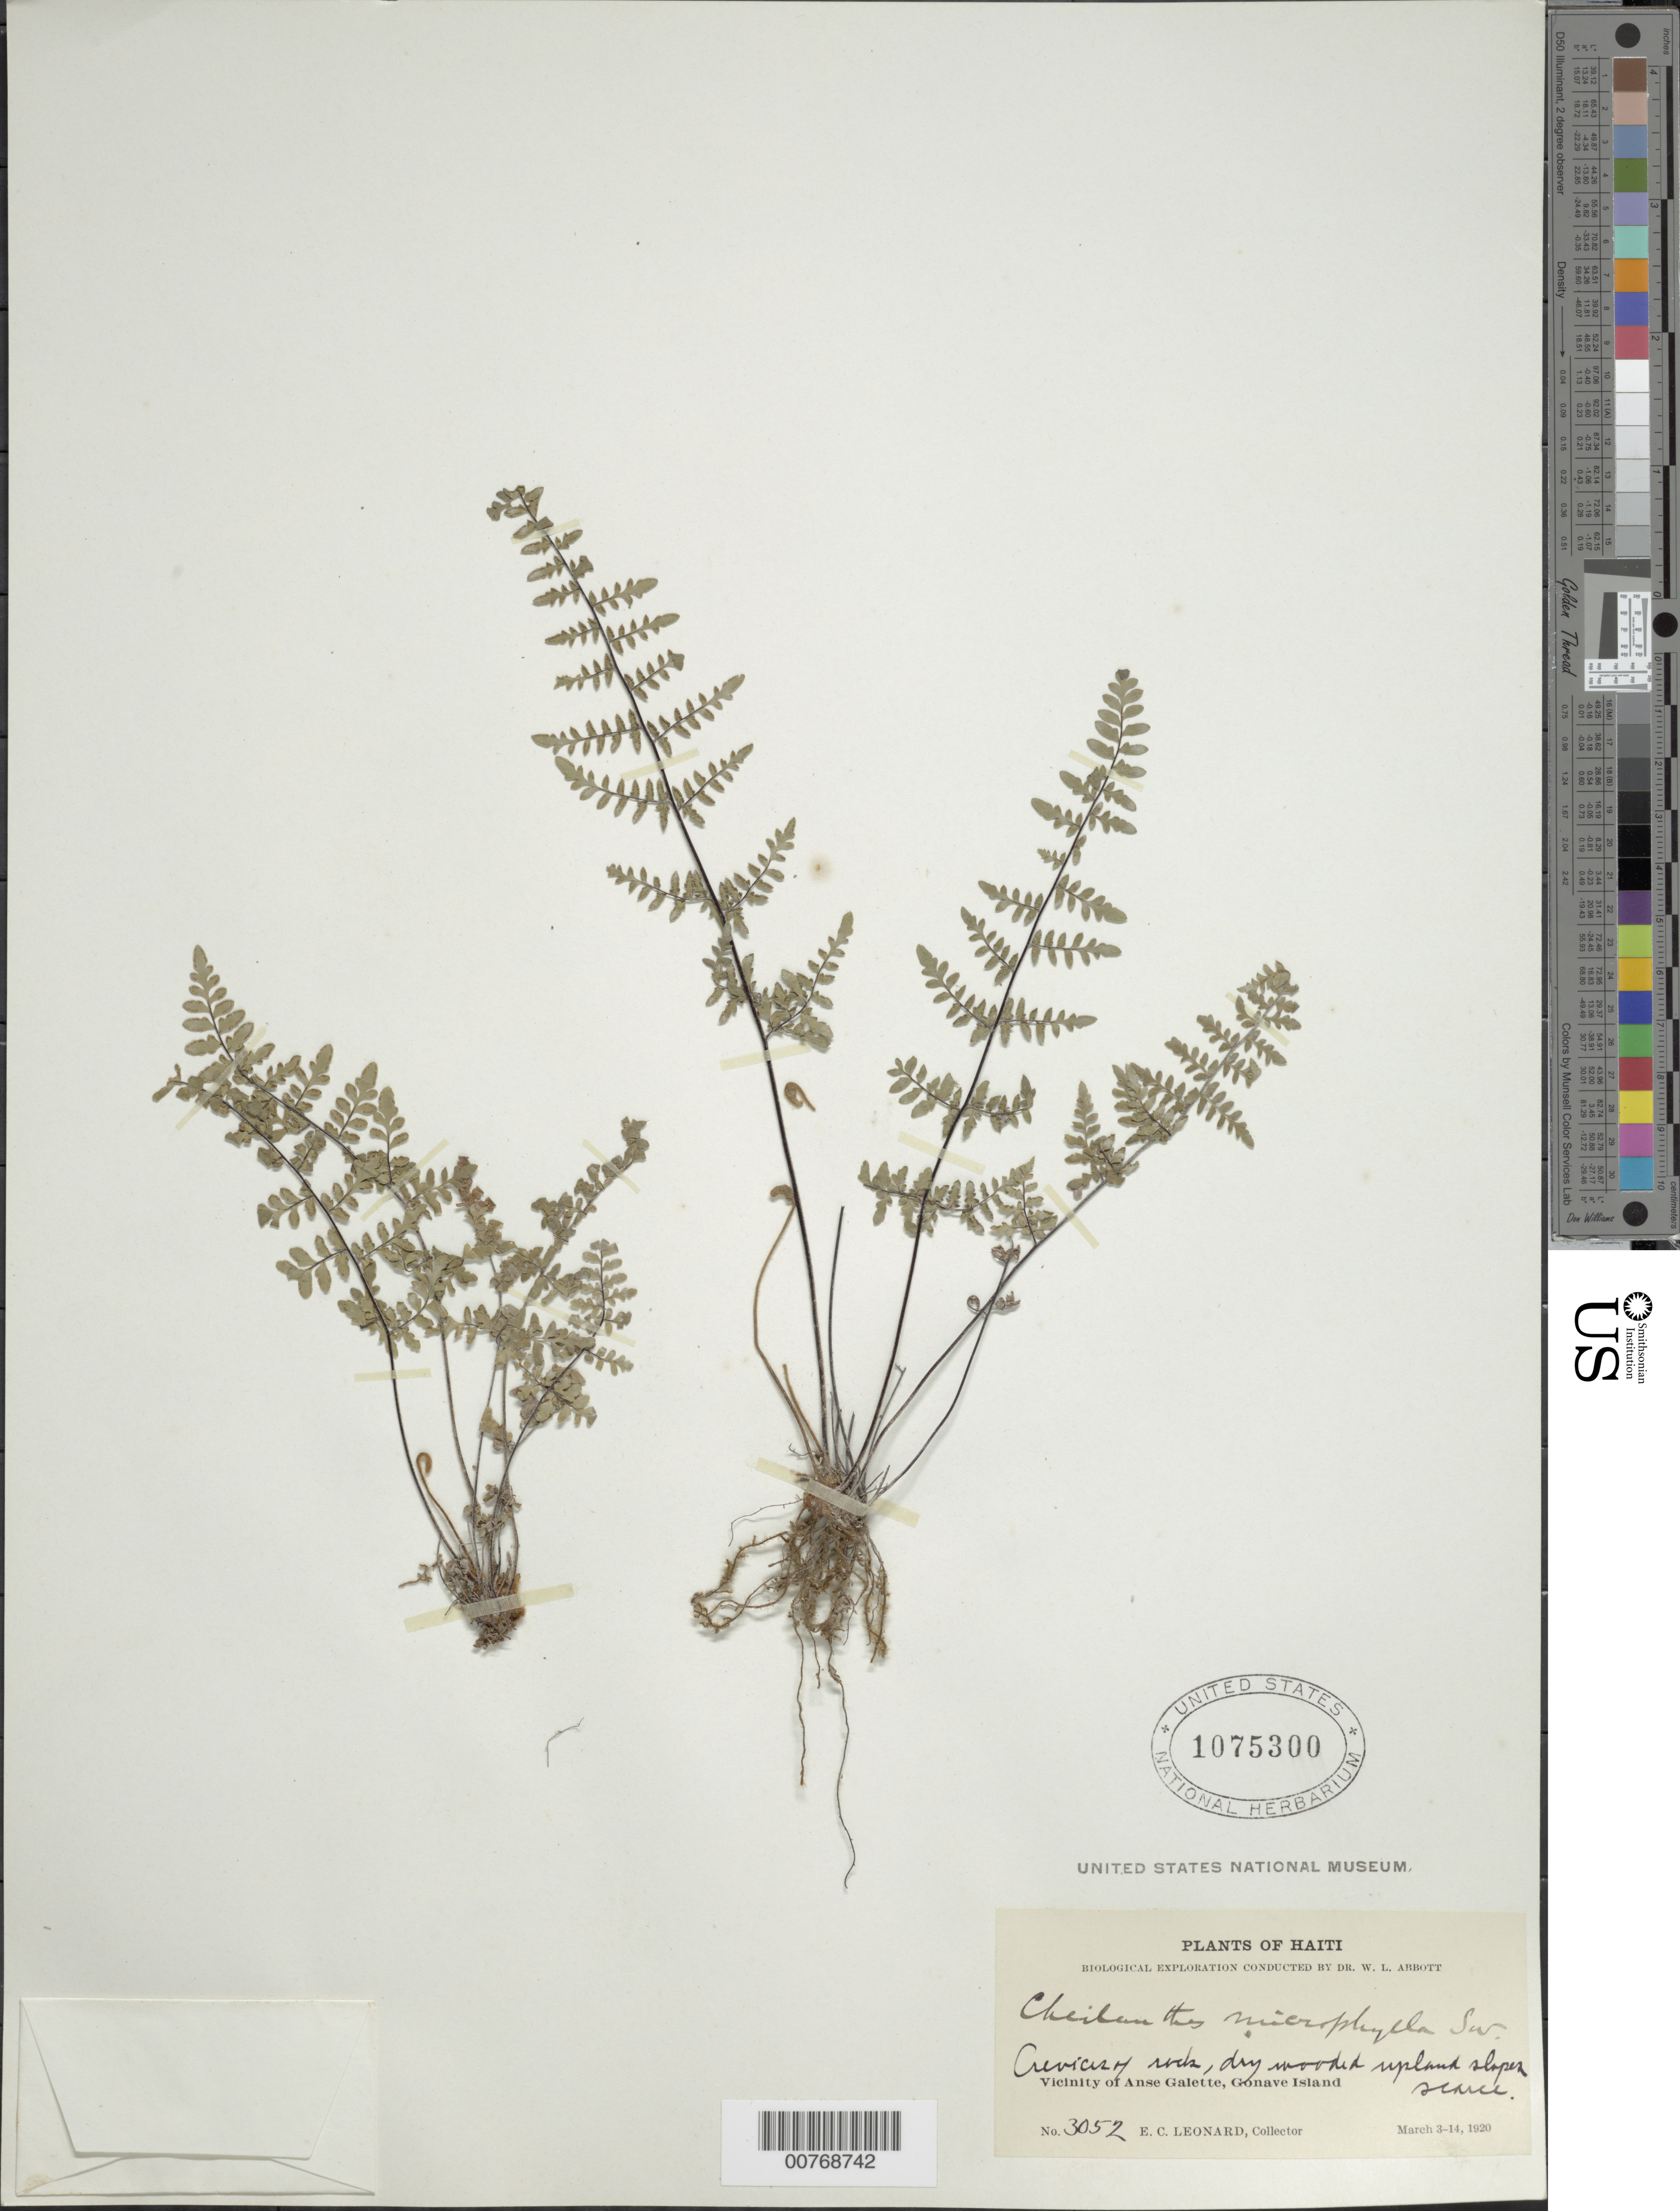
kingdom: Plantae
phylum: Tracheophyta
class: Polypodiopsida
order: Polypodiales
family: Pteridaceae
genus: Myriopteris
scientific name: Myriopteris microphylla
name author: (Sw.) Grusz & Windham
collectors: E. C. Leonard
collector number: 3052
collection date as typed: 03 Mar 1920 to 14 Mar 1920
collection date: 1920-03-03/1920-03-14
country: Haiti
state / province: Ouest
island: Hispaniola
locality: Vicinity of Anse Galette, Gonave Island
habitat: Crevices of rocks, dry wooded upland slopes, scarce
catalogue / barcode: US 1075300